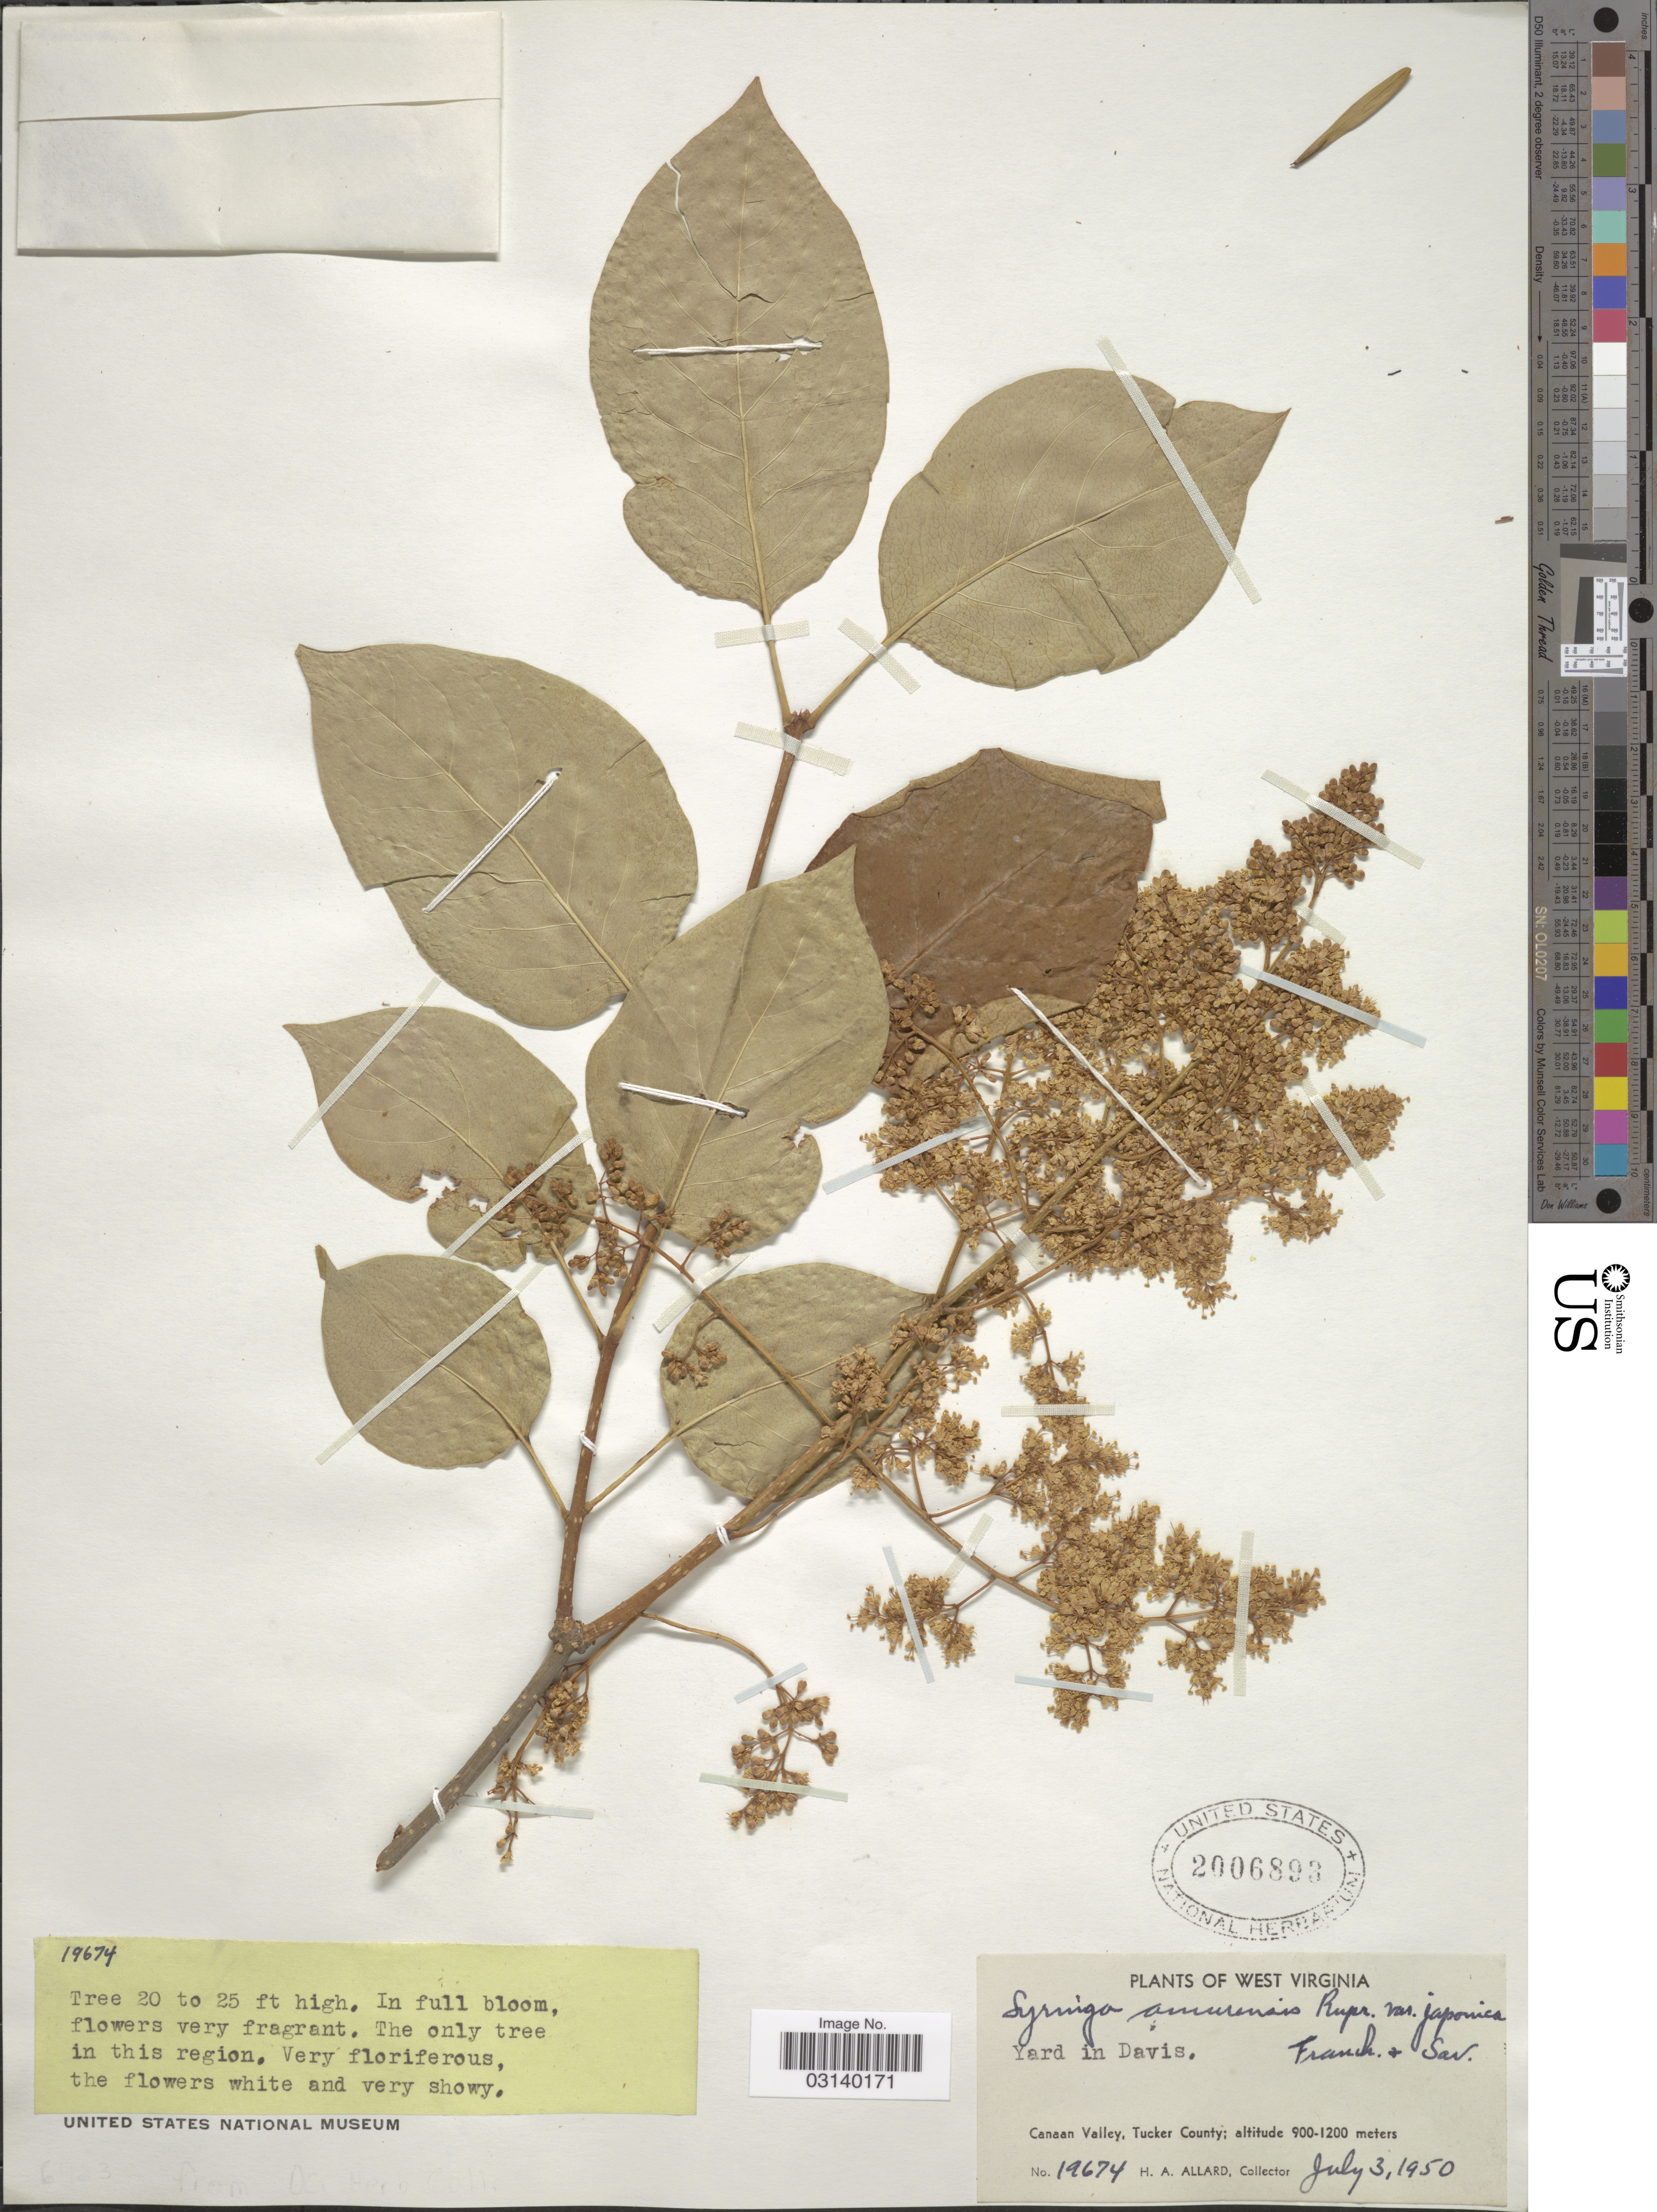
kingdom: Plantae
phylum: Tracheophyta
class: Magnoliopsida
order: Lamiales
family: Oleaceae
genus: Syringa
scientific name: Syringa amurensis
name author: Rupr.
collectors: H. A. Allard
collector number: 19674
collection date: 1950-07-03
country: United States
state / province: West Virginia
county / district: Tucker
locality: Yard in Davis. Canaan Valley.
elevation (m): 900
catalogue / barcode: US 2006893